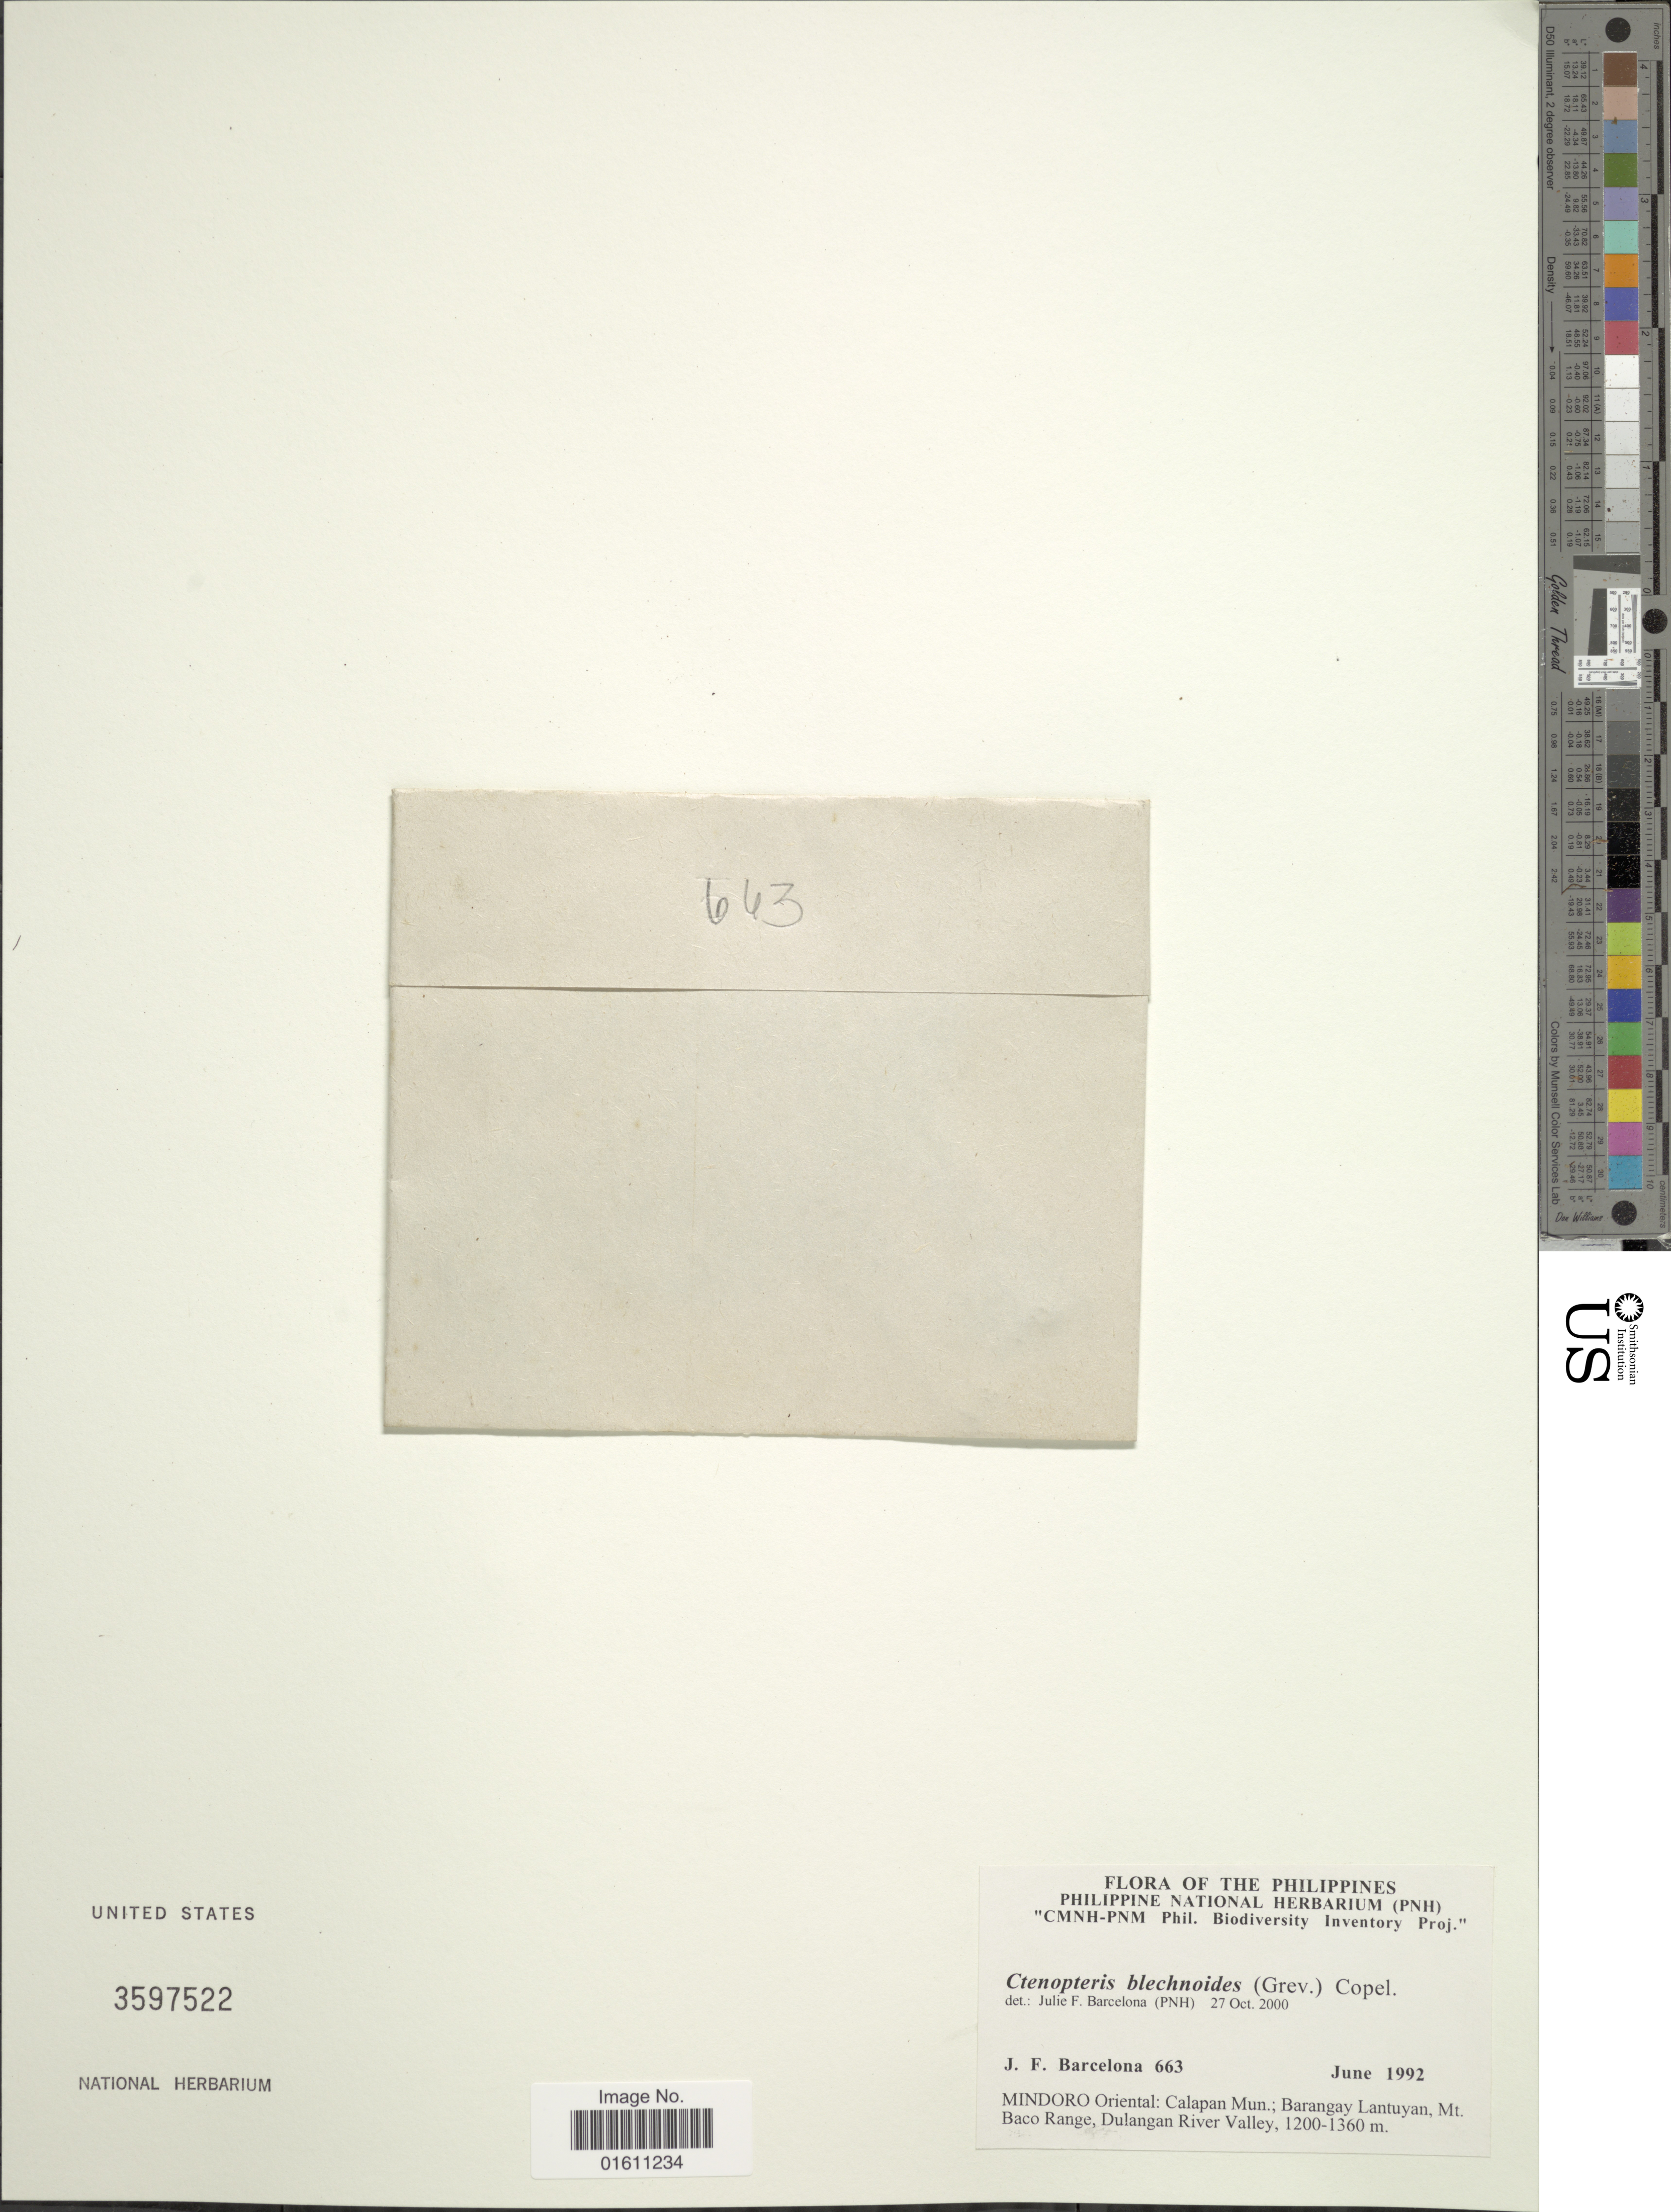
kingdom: Plantae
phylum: Tracheophyta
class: Polypodiopsida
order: Polypodiales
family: Polypodiaceae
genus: Ctenopterella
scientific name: Ctenopterella blechnoides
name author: (Grev.) Parris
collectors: J. F. Barcelona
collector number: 663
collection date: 1992-06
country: Philippines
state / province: Mimaropa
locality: The Philiipines, Mindoro Oriental: Calapan Mun.; Barangay Lantuym, Mt. Baco Range, Dulangan River Valley.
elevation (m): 1200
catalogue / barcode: US 3597522